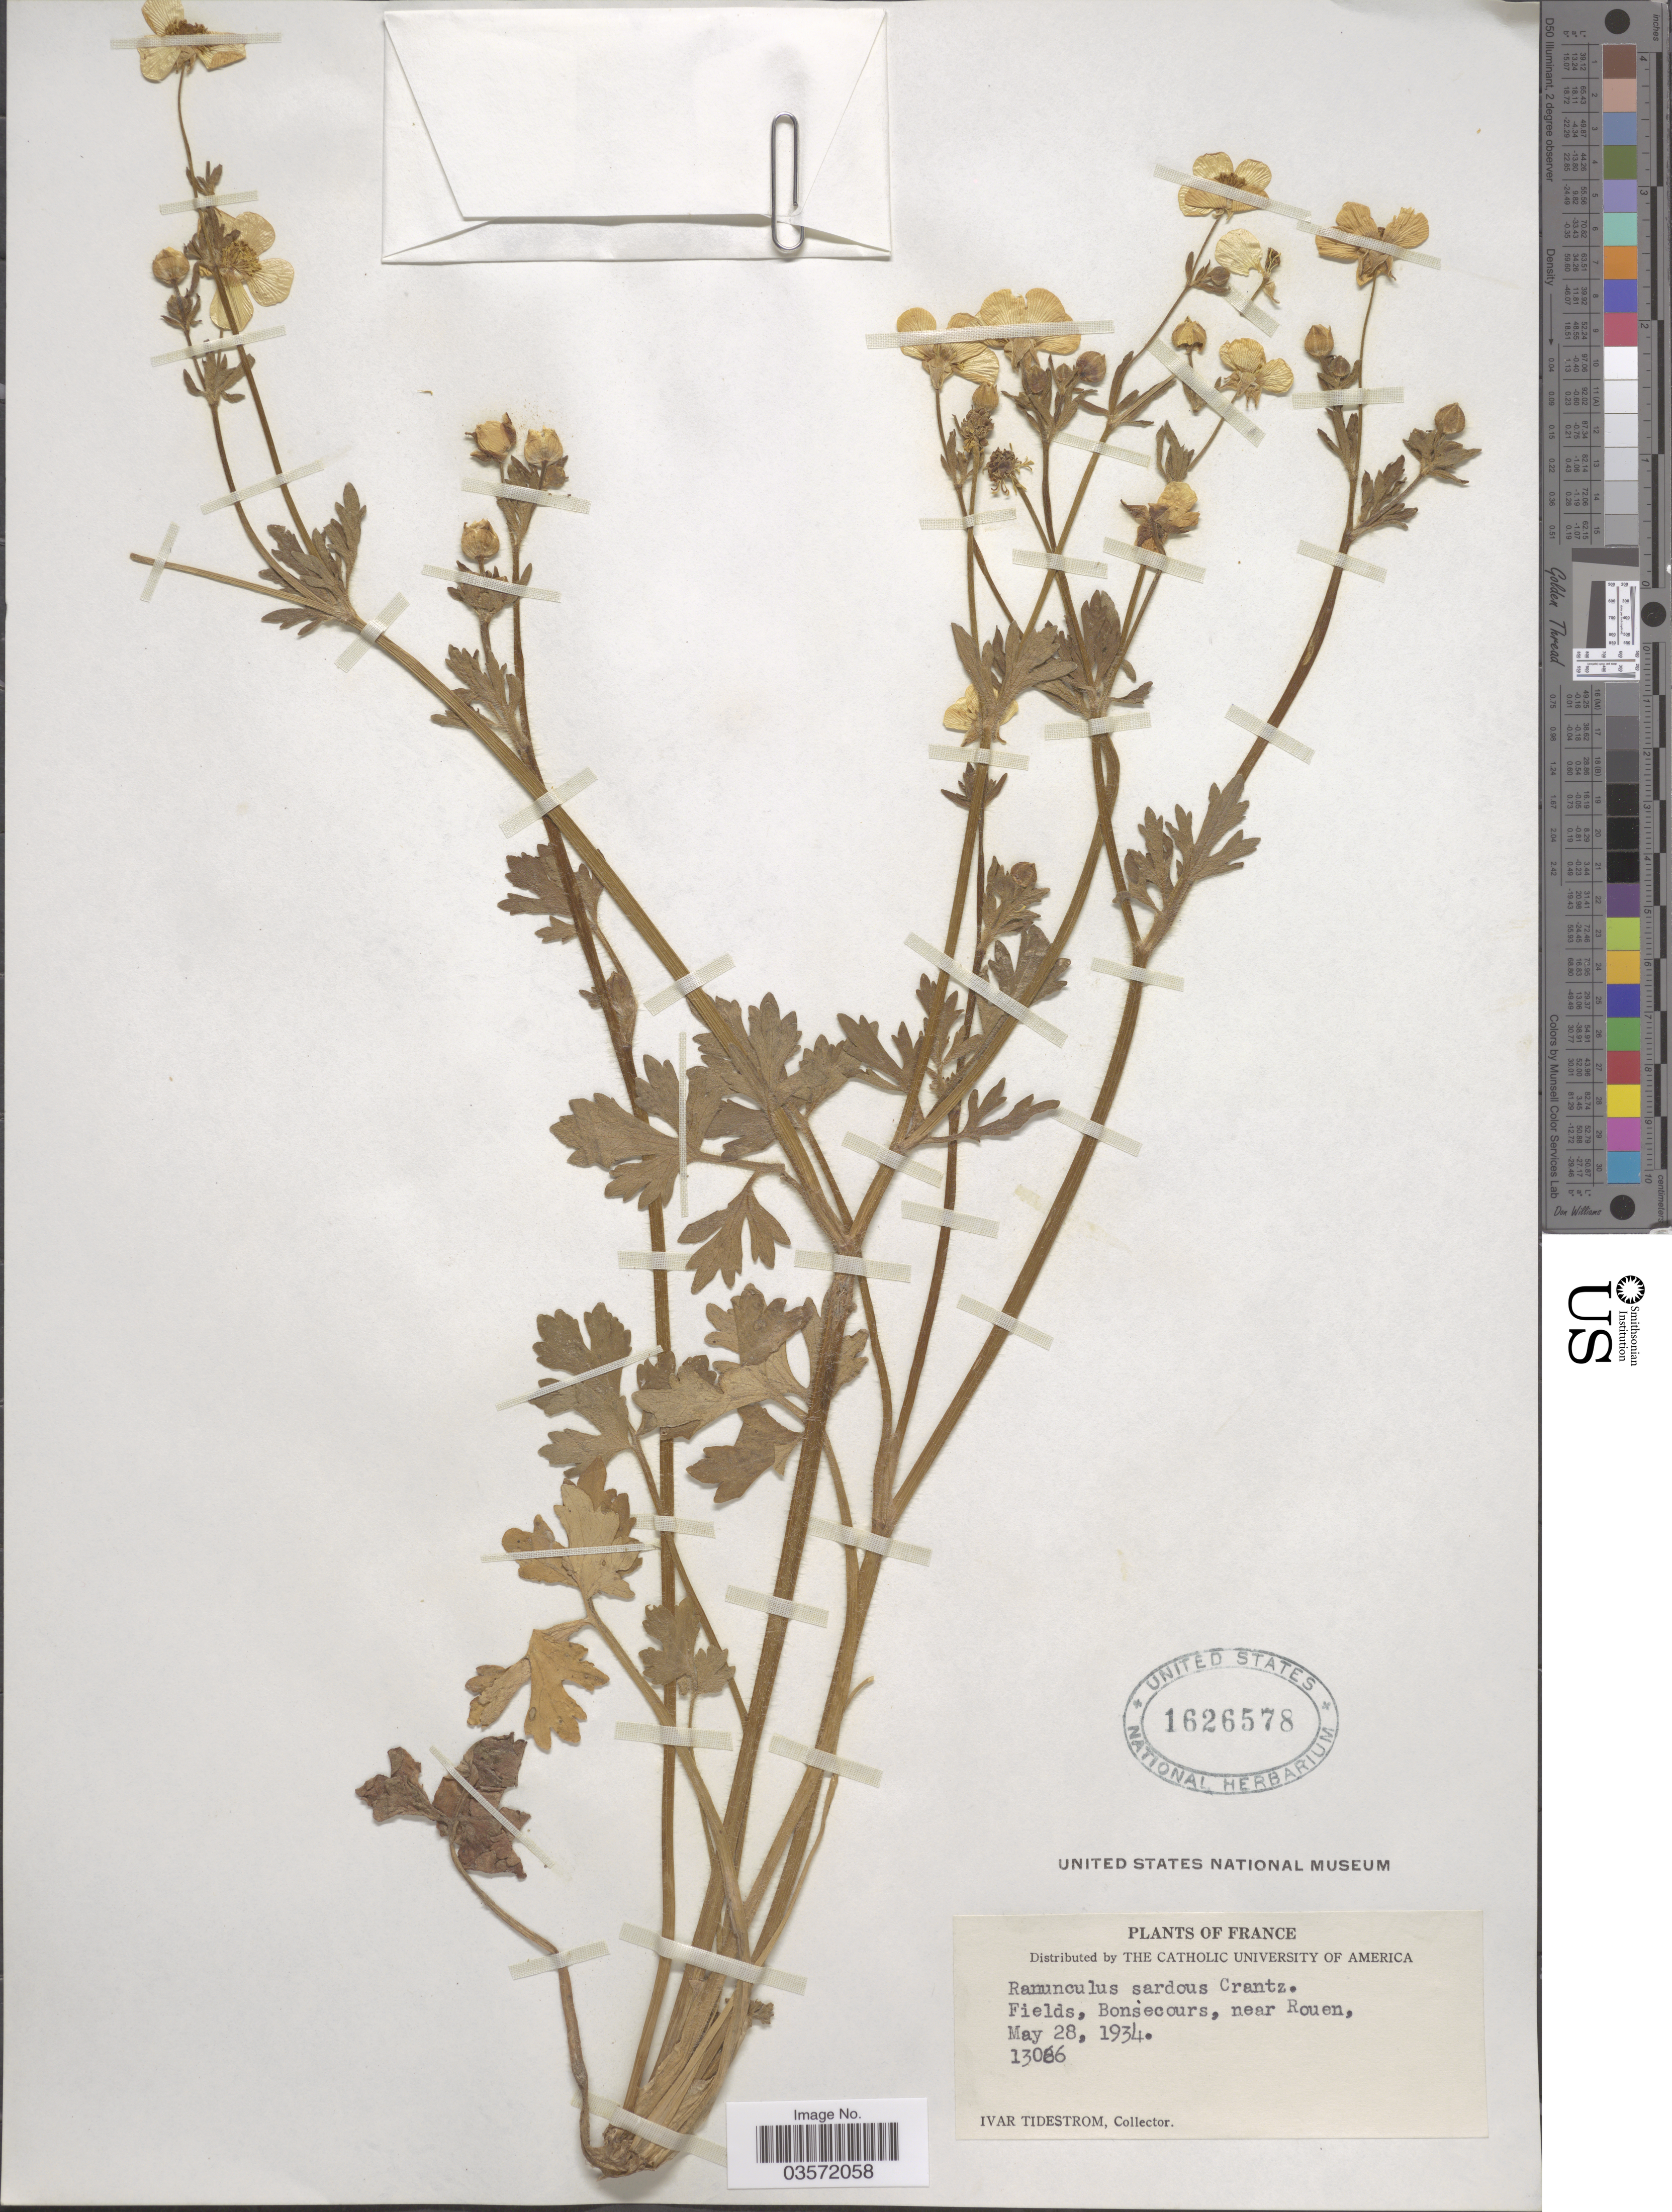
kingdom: Plantae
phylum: Tracheophyta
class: Magnoliopsida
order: Ranunculales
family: Ranunculaceae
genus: Ranunculus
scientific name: Ranunculus sardous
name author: Crantz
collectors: I. F. Tidestrom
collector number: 13066*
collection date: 1934-05-28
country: France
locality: Fields, Bonsecours, near Rouen.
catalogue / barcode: US 1626578